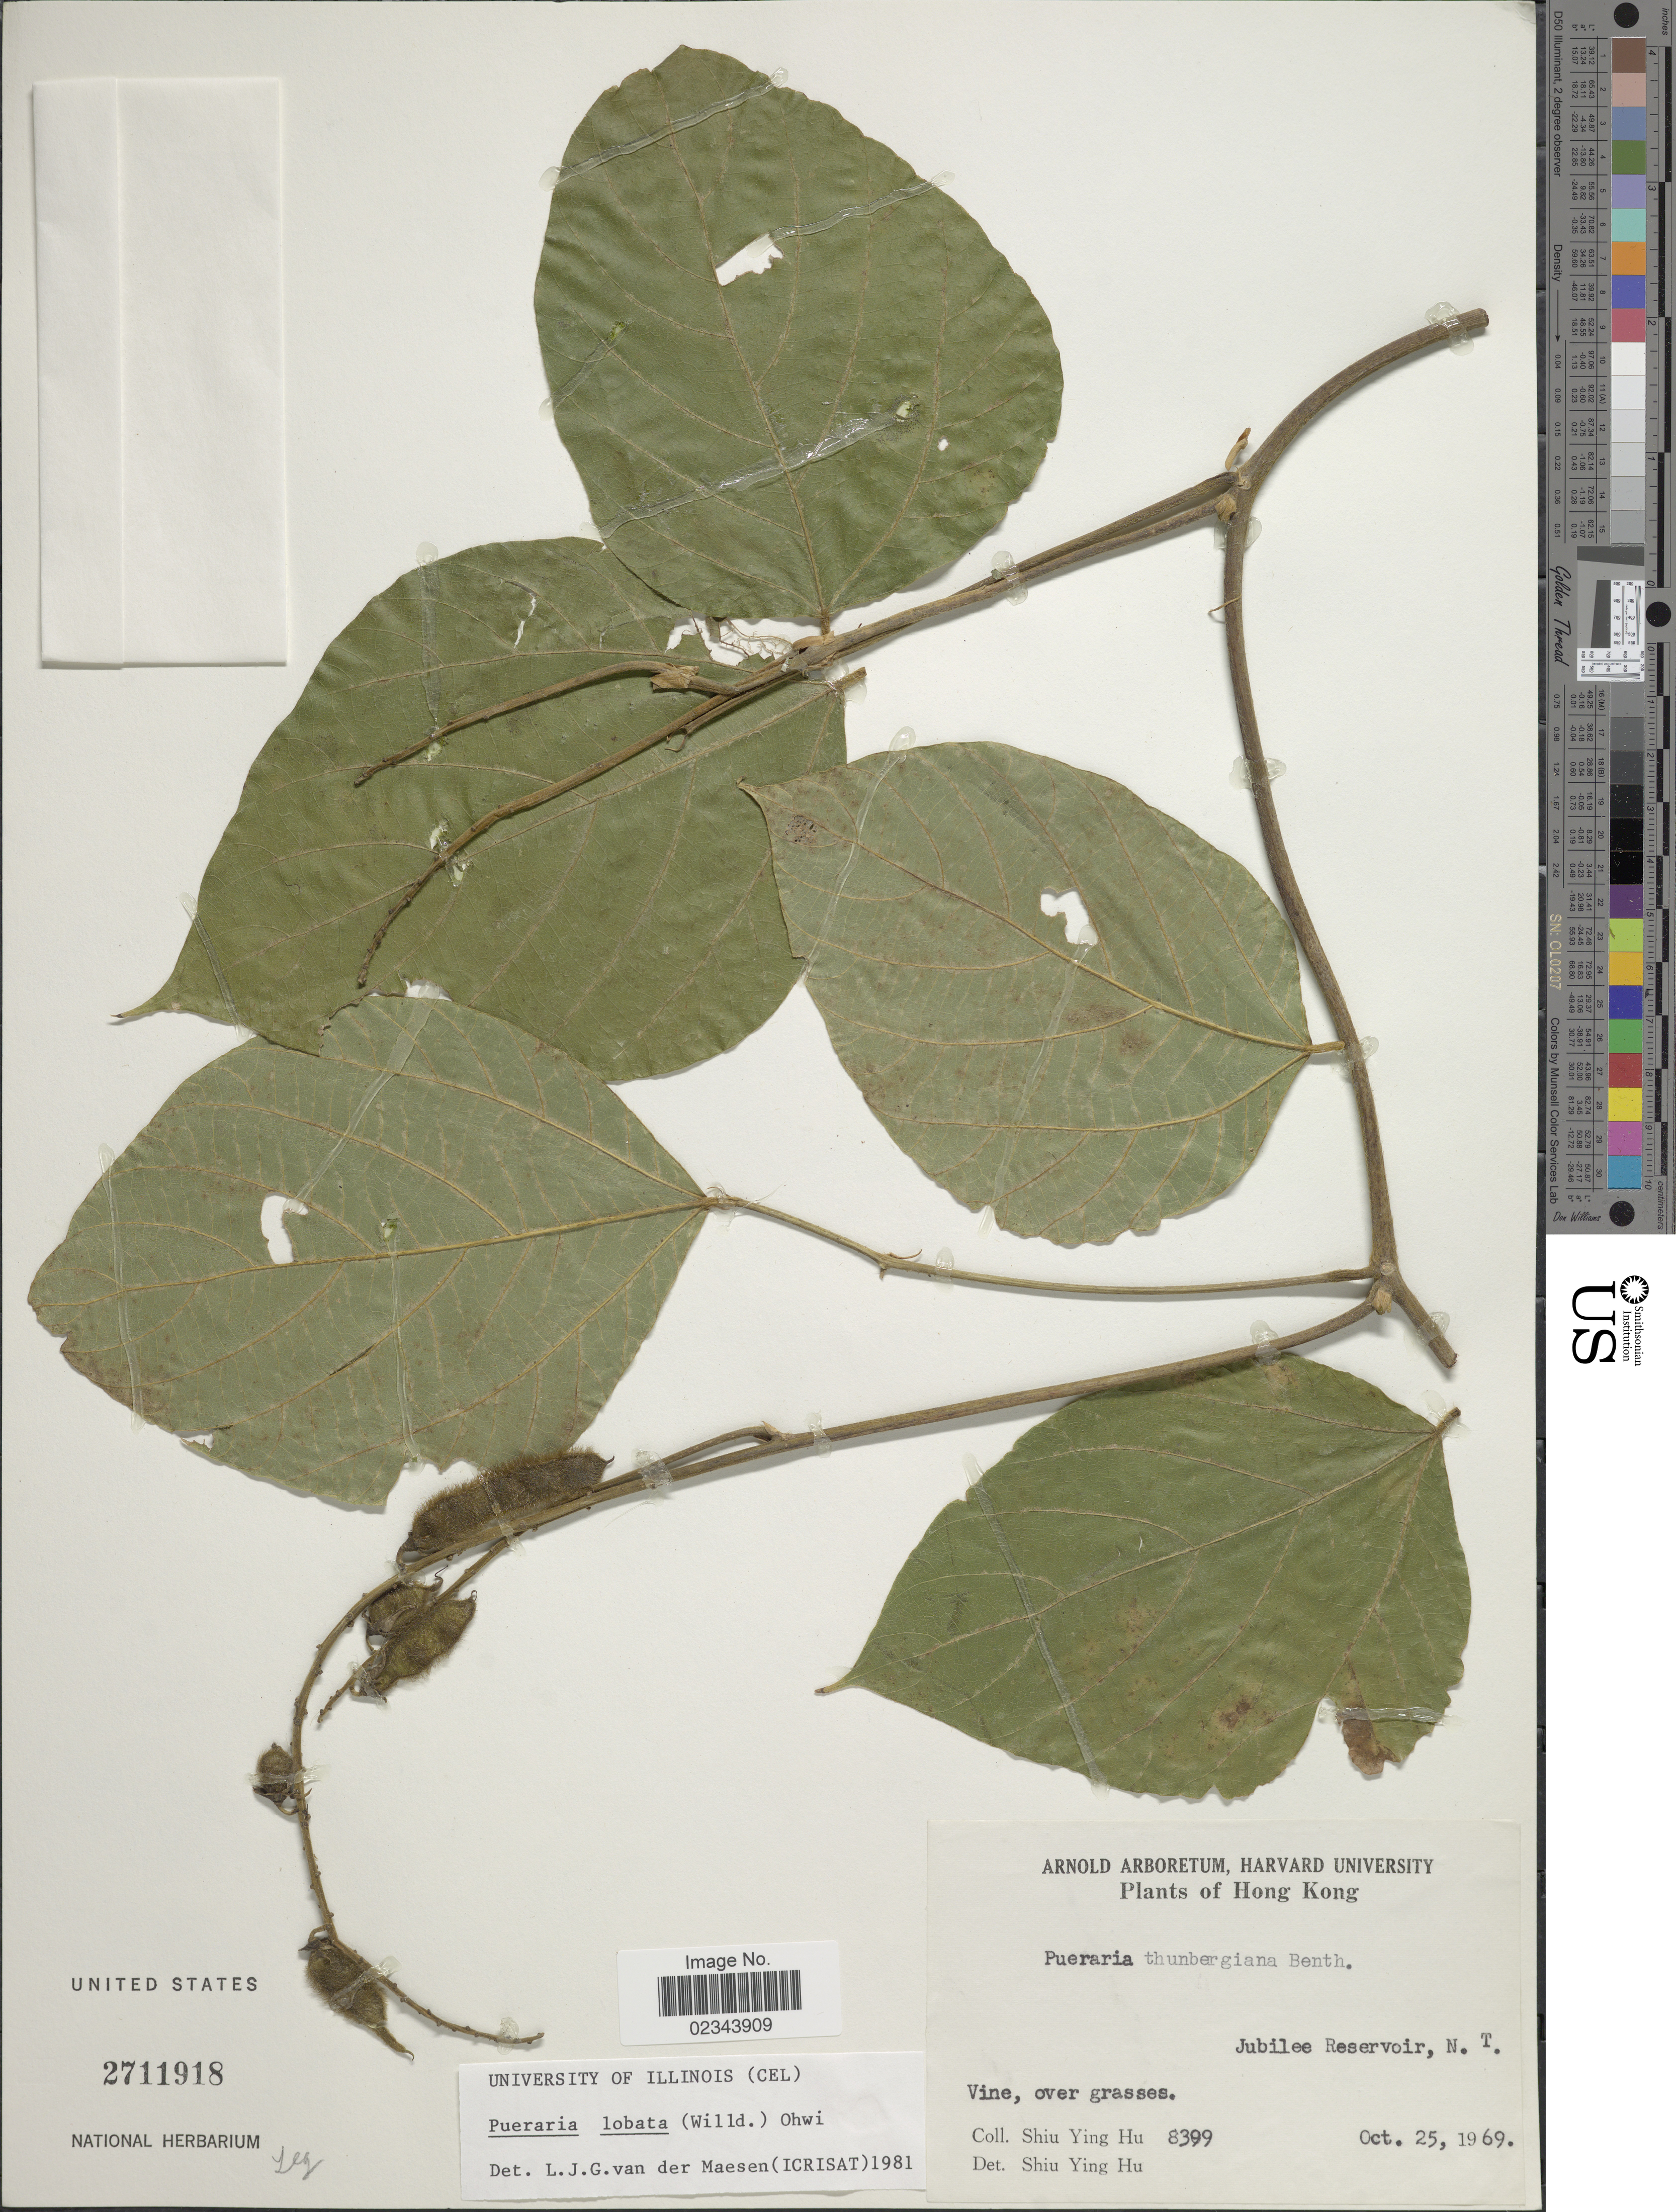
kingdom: Plantae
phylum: Tracheophyta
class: Magnoliopsida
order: Fabales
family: Fabaceae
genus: Pueraria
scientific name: Pueraria lobata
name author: (Willd.) Ohwi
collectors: S. Y. Hu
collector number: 8399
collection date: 1969-10-25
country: China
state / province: Hong Kong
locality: Jubilee Reservoir, N. T.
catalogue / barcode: US 2711918